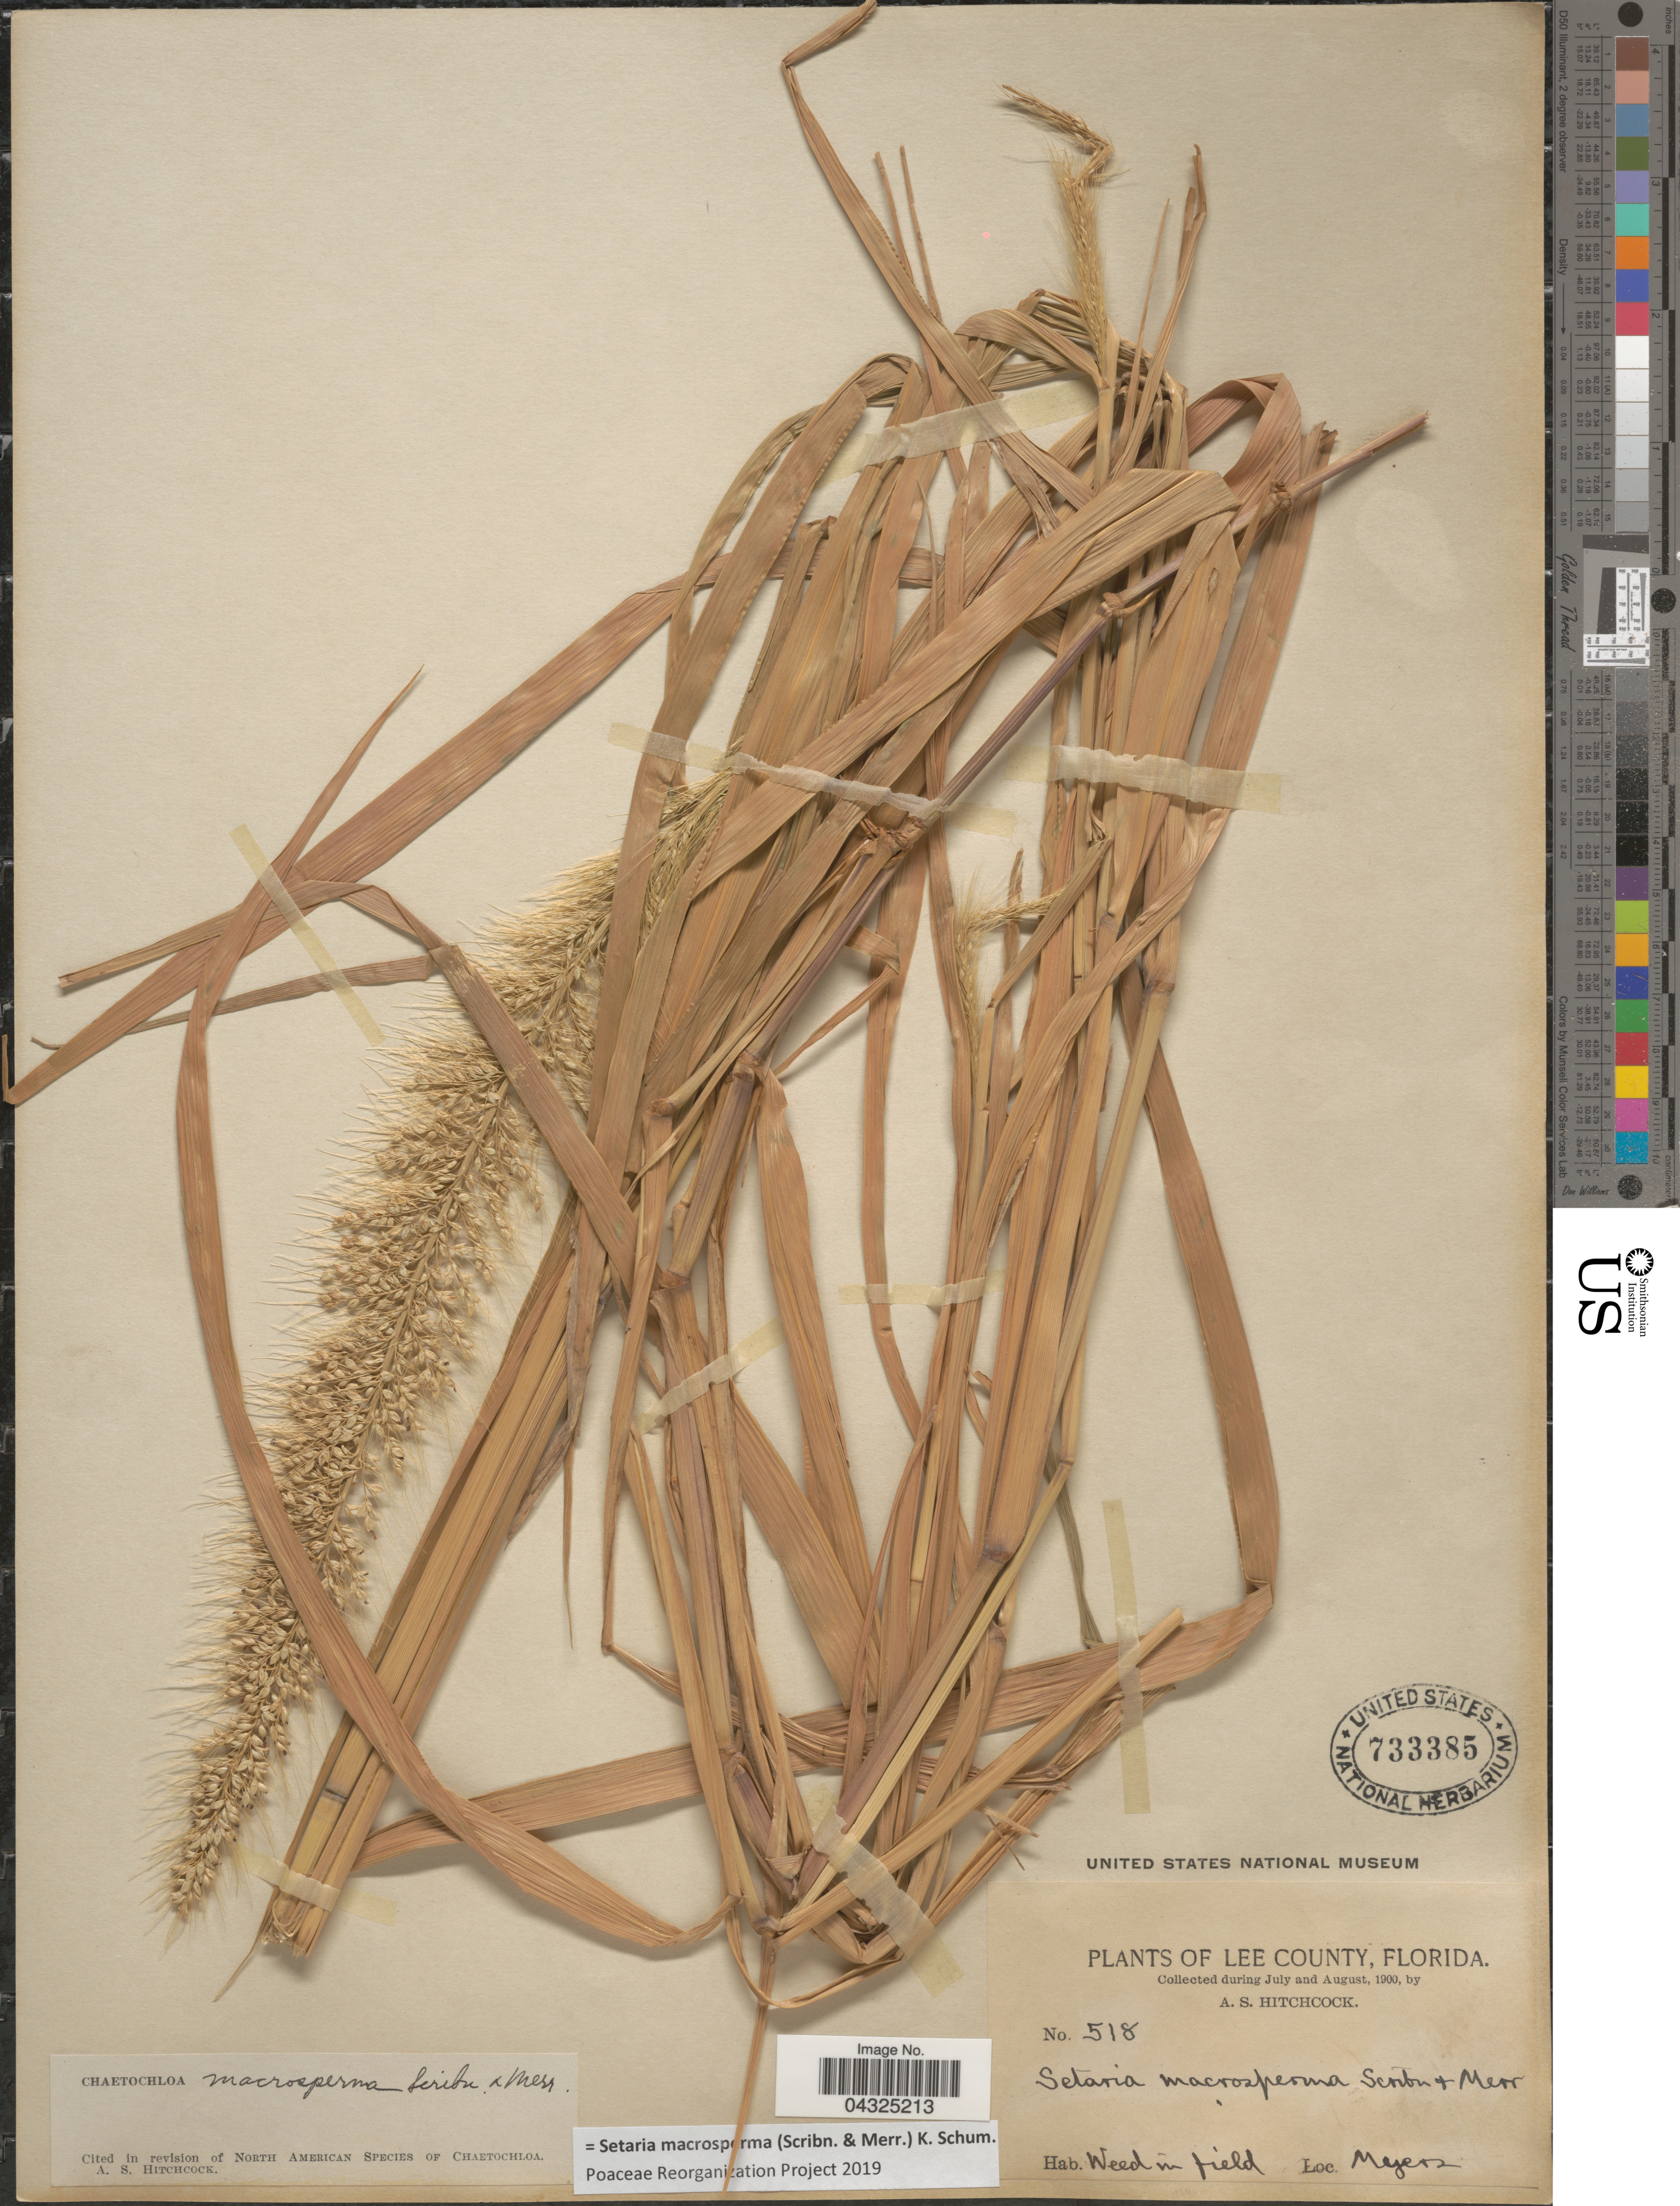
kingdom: Plantae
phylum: Tracheophyta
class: Liliopsida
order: Poales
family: Poaceae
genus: Setaria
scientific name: Setaria macrosperma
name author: (Scribn. & Merr.) K. Schum.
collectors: A. S. Hitchcock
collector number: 518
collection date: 1900-07/1900-08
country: United States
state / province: Florida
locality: Lee County. Weed in field. Myers.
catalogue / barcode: US 733385